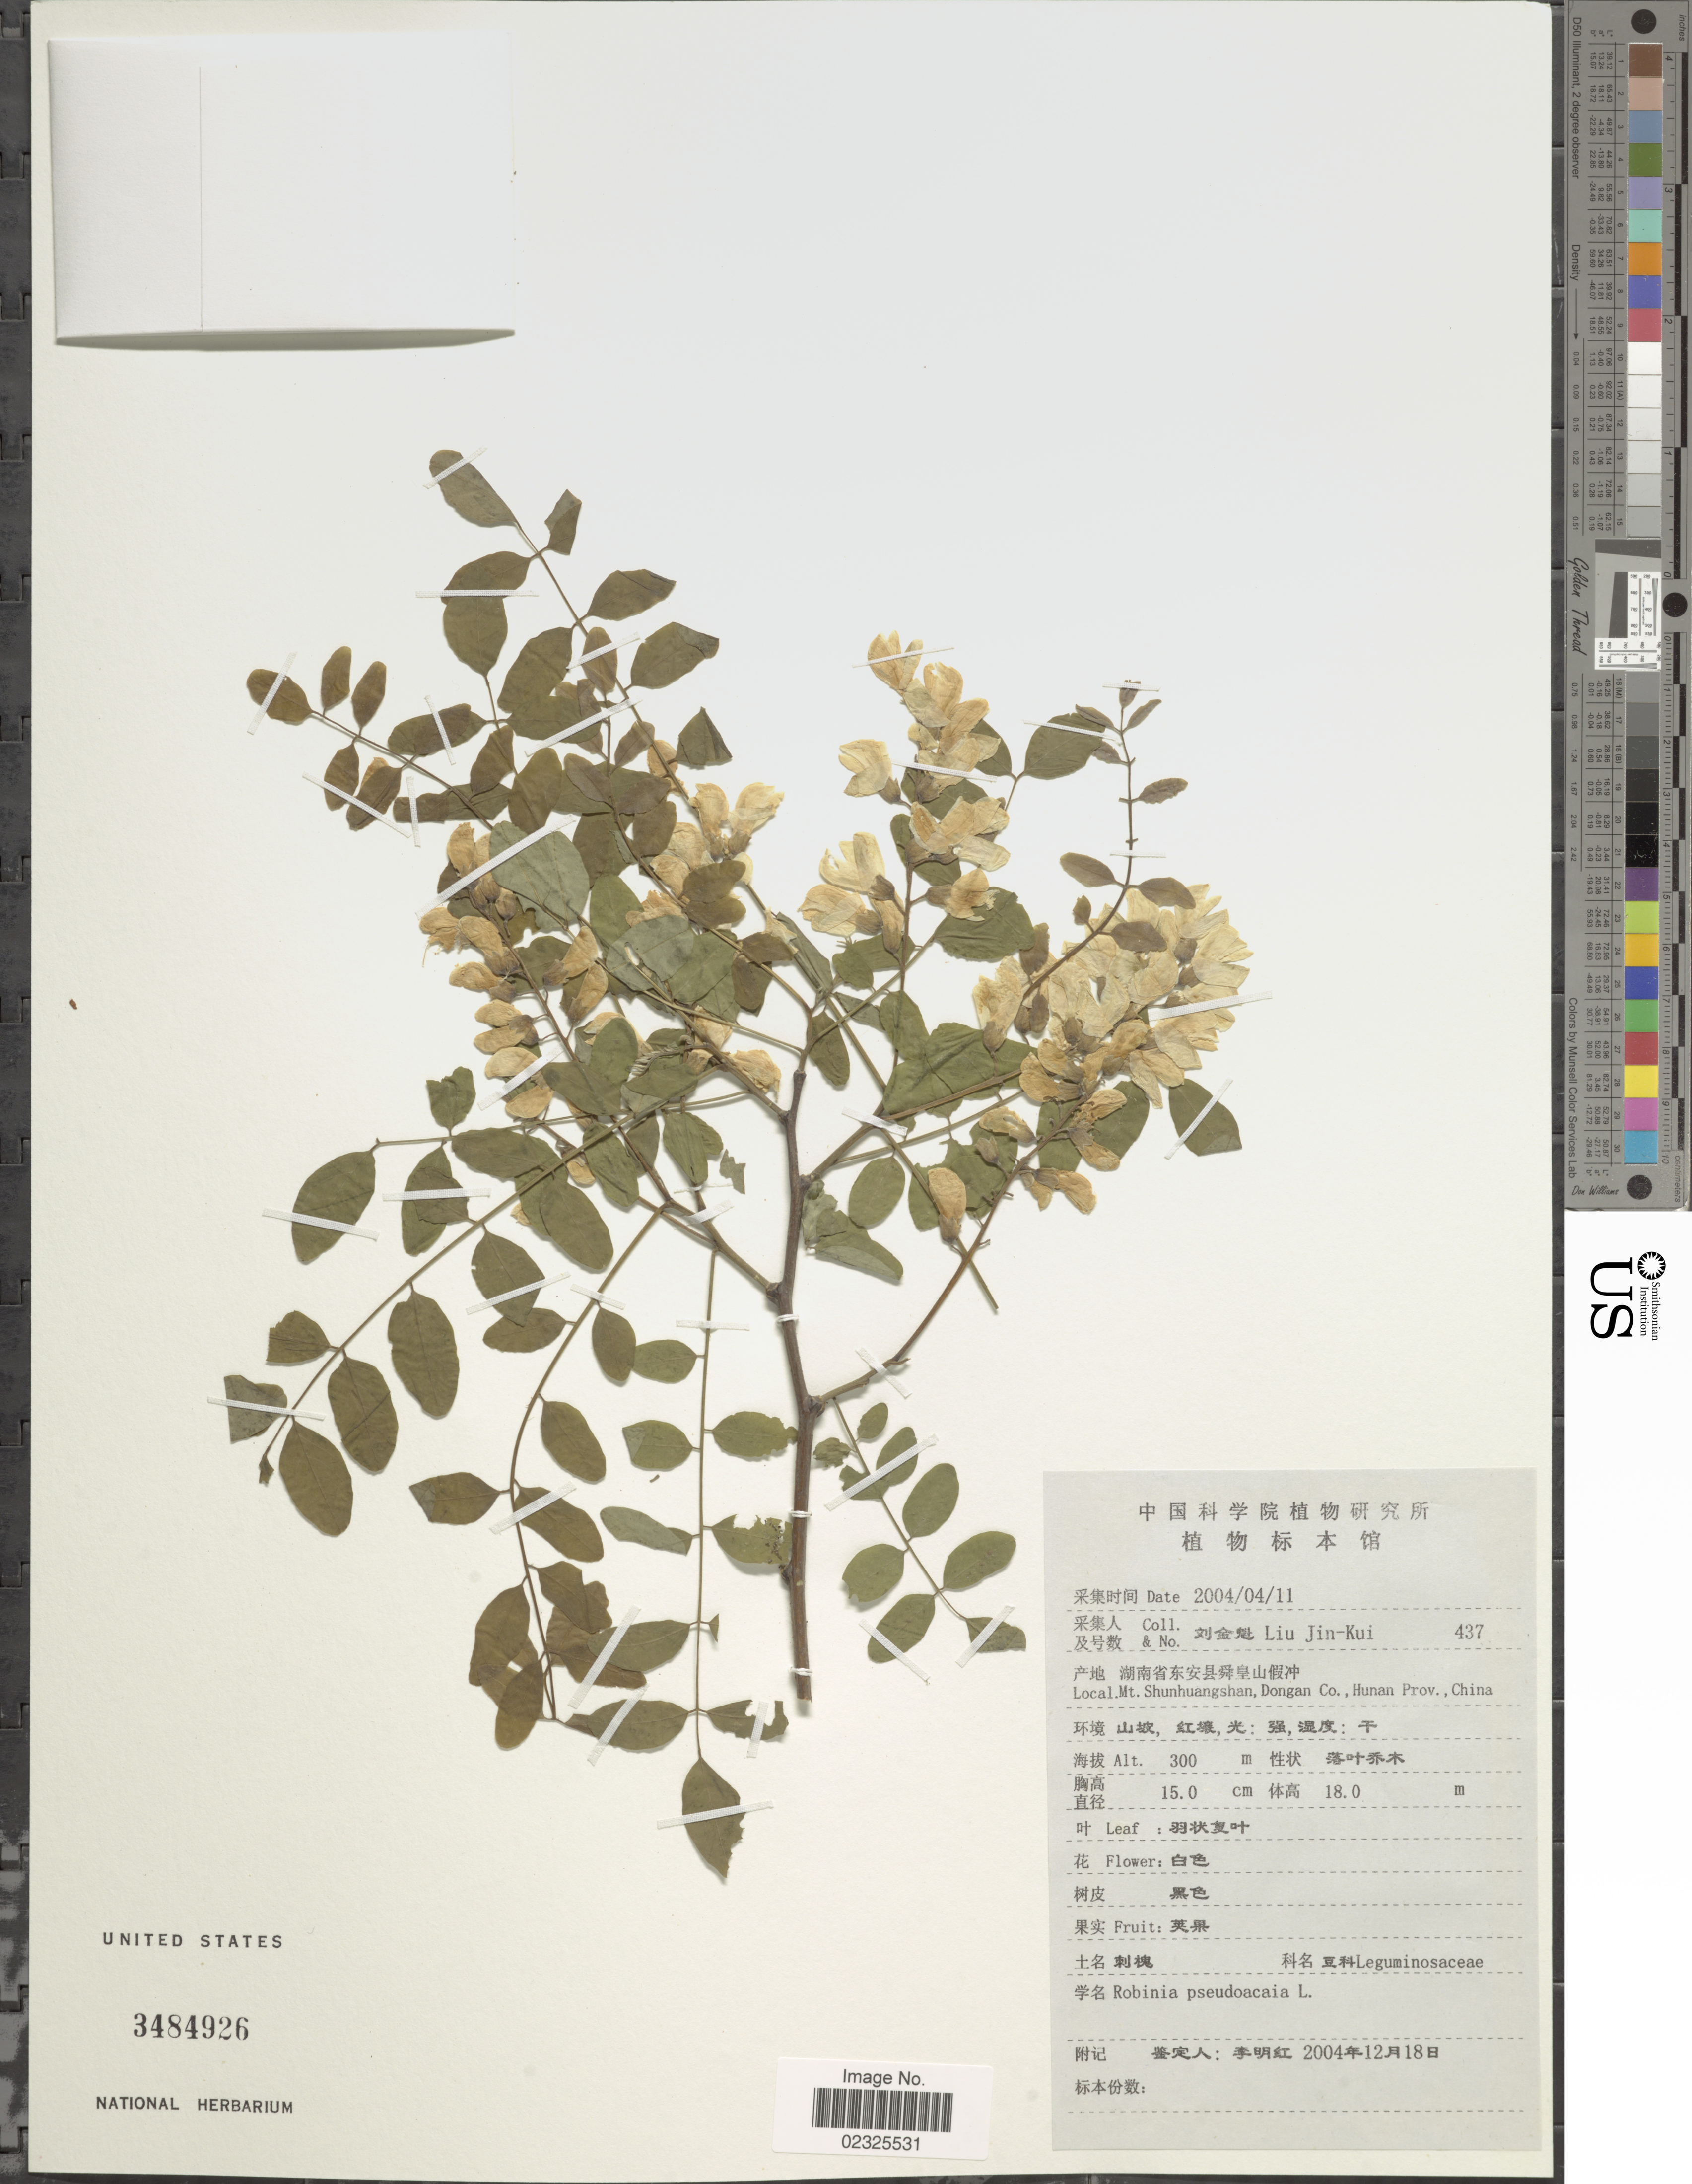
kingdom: Plantae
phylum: Tracheophyta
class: Magnoliopsida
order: Fabales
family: Fabaceae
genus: Robinia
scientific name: Robinia pseudoacacia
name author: L.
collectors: Liu Jin-Kui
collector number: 437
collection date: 2004-04-11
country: China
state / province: Hunan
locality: Mt. Shunhuangshan, Dongan Co.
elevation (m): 300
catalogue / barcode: US 3484926